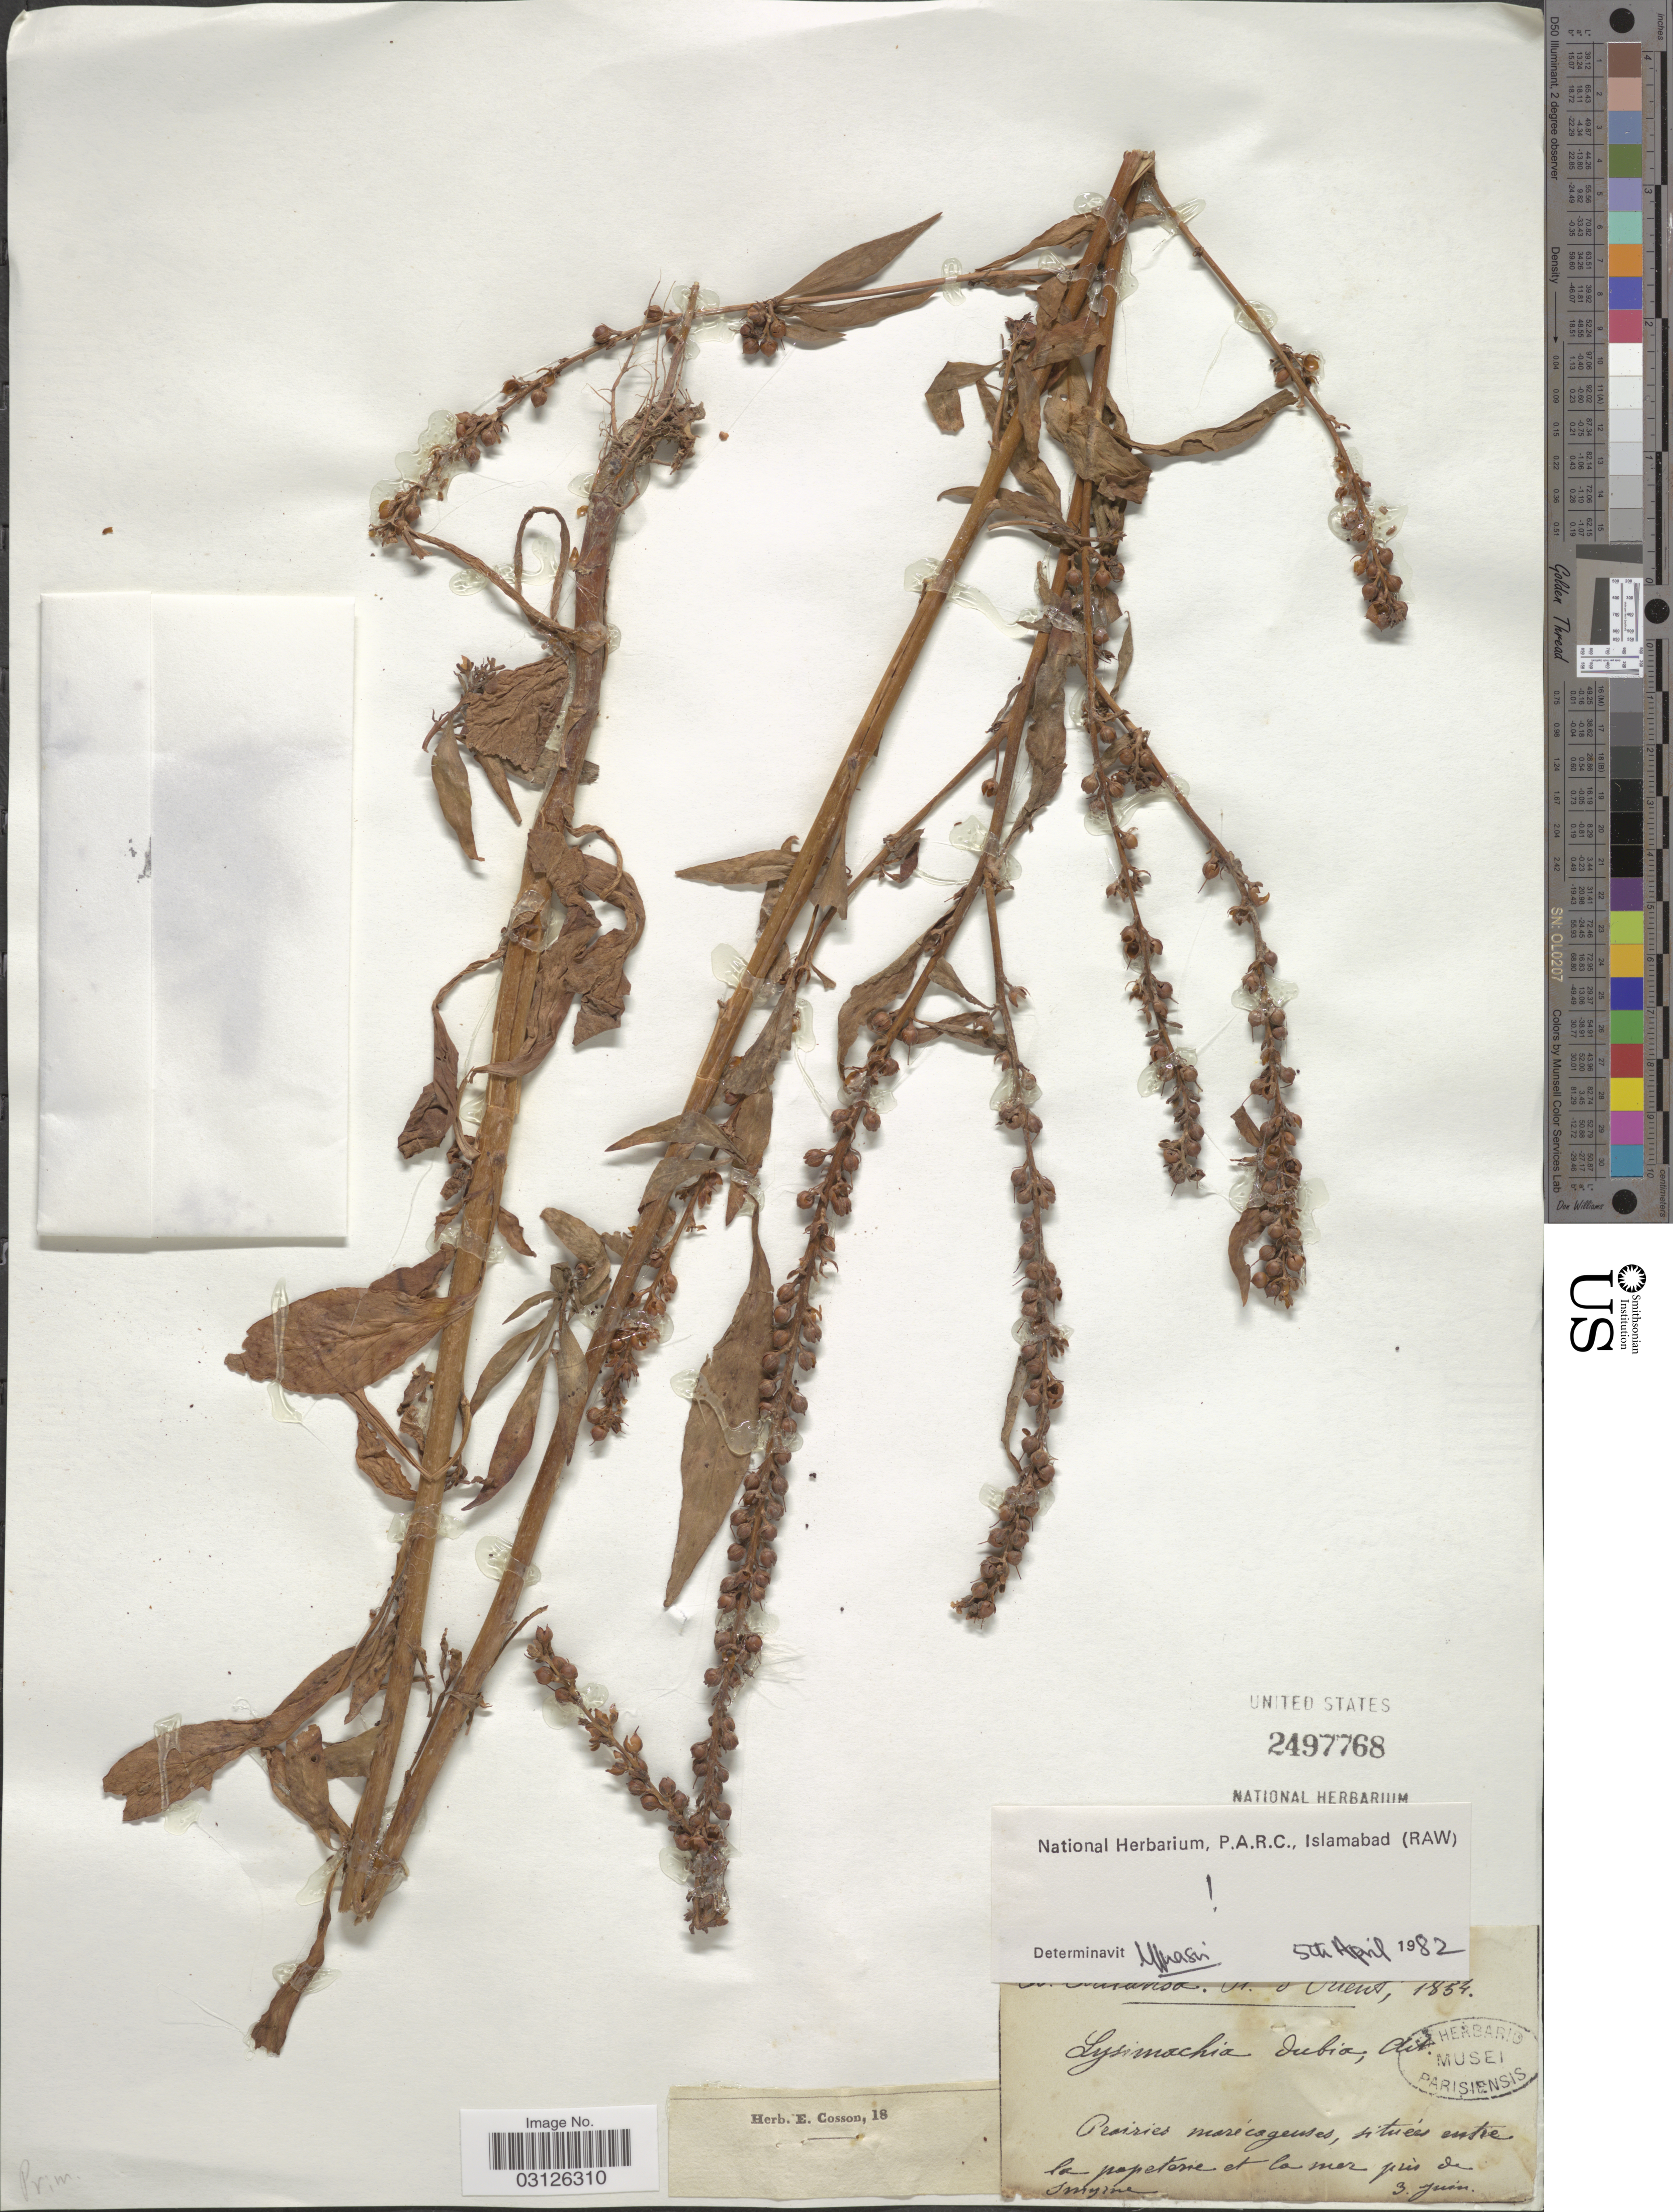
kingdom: Plantae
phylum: Tracheophyta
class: Magnoliopsida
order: Ericales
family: Primulaceae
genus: Lysimachia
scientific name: Lysimachia dubia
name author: Aiton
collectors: B. Balansa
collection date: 1854-06-03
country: Turkey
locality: [illegible text] marécageuses, situées entre la popeterie et la mar près de Smyrne.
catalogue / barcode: US 2497768